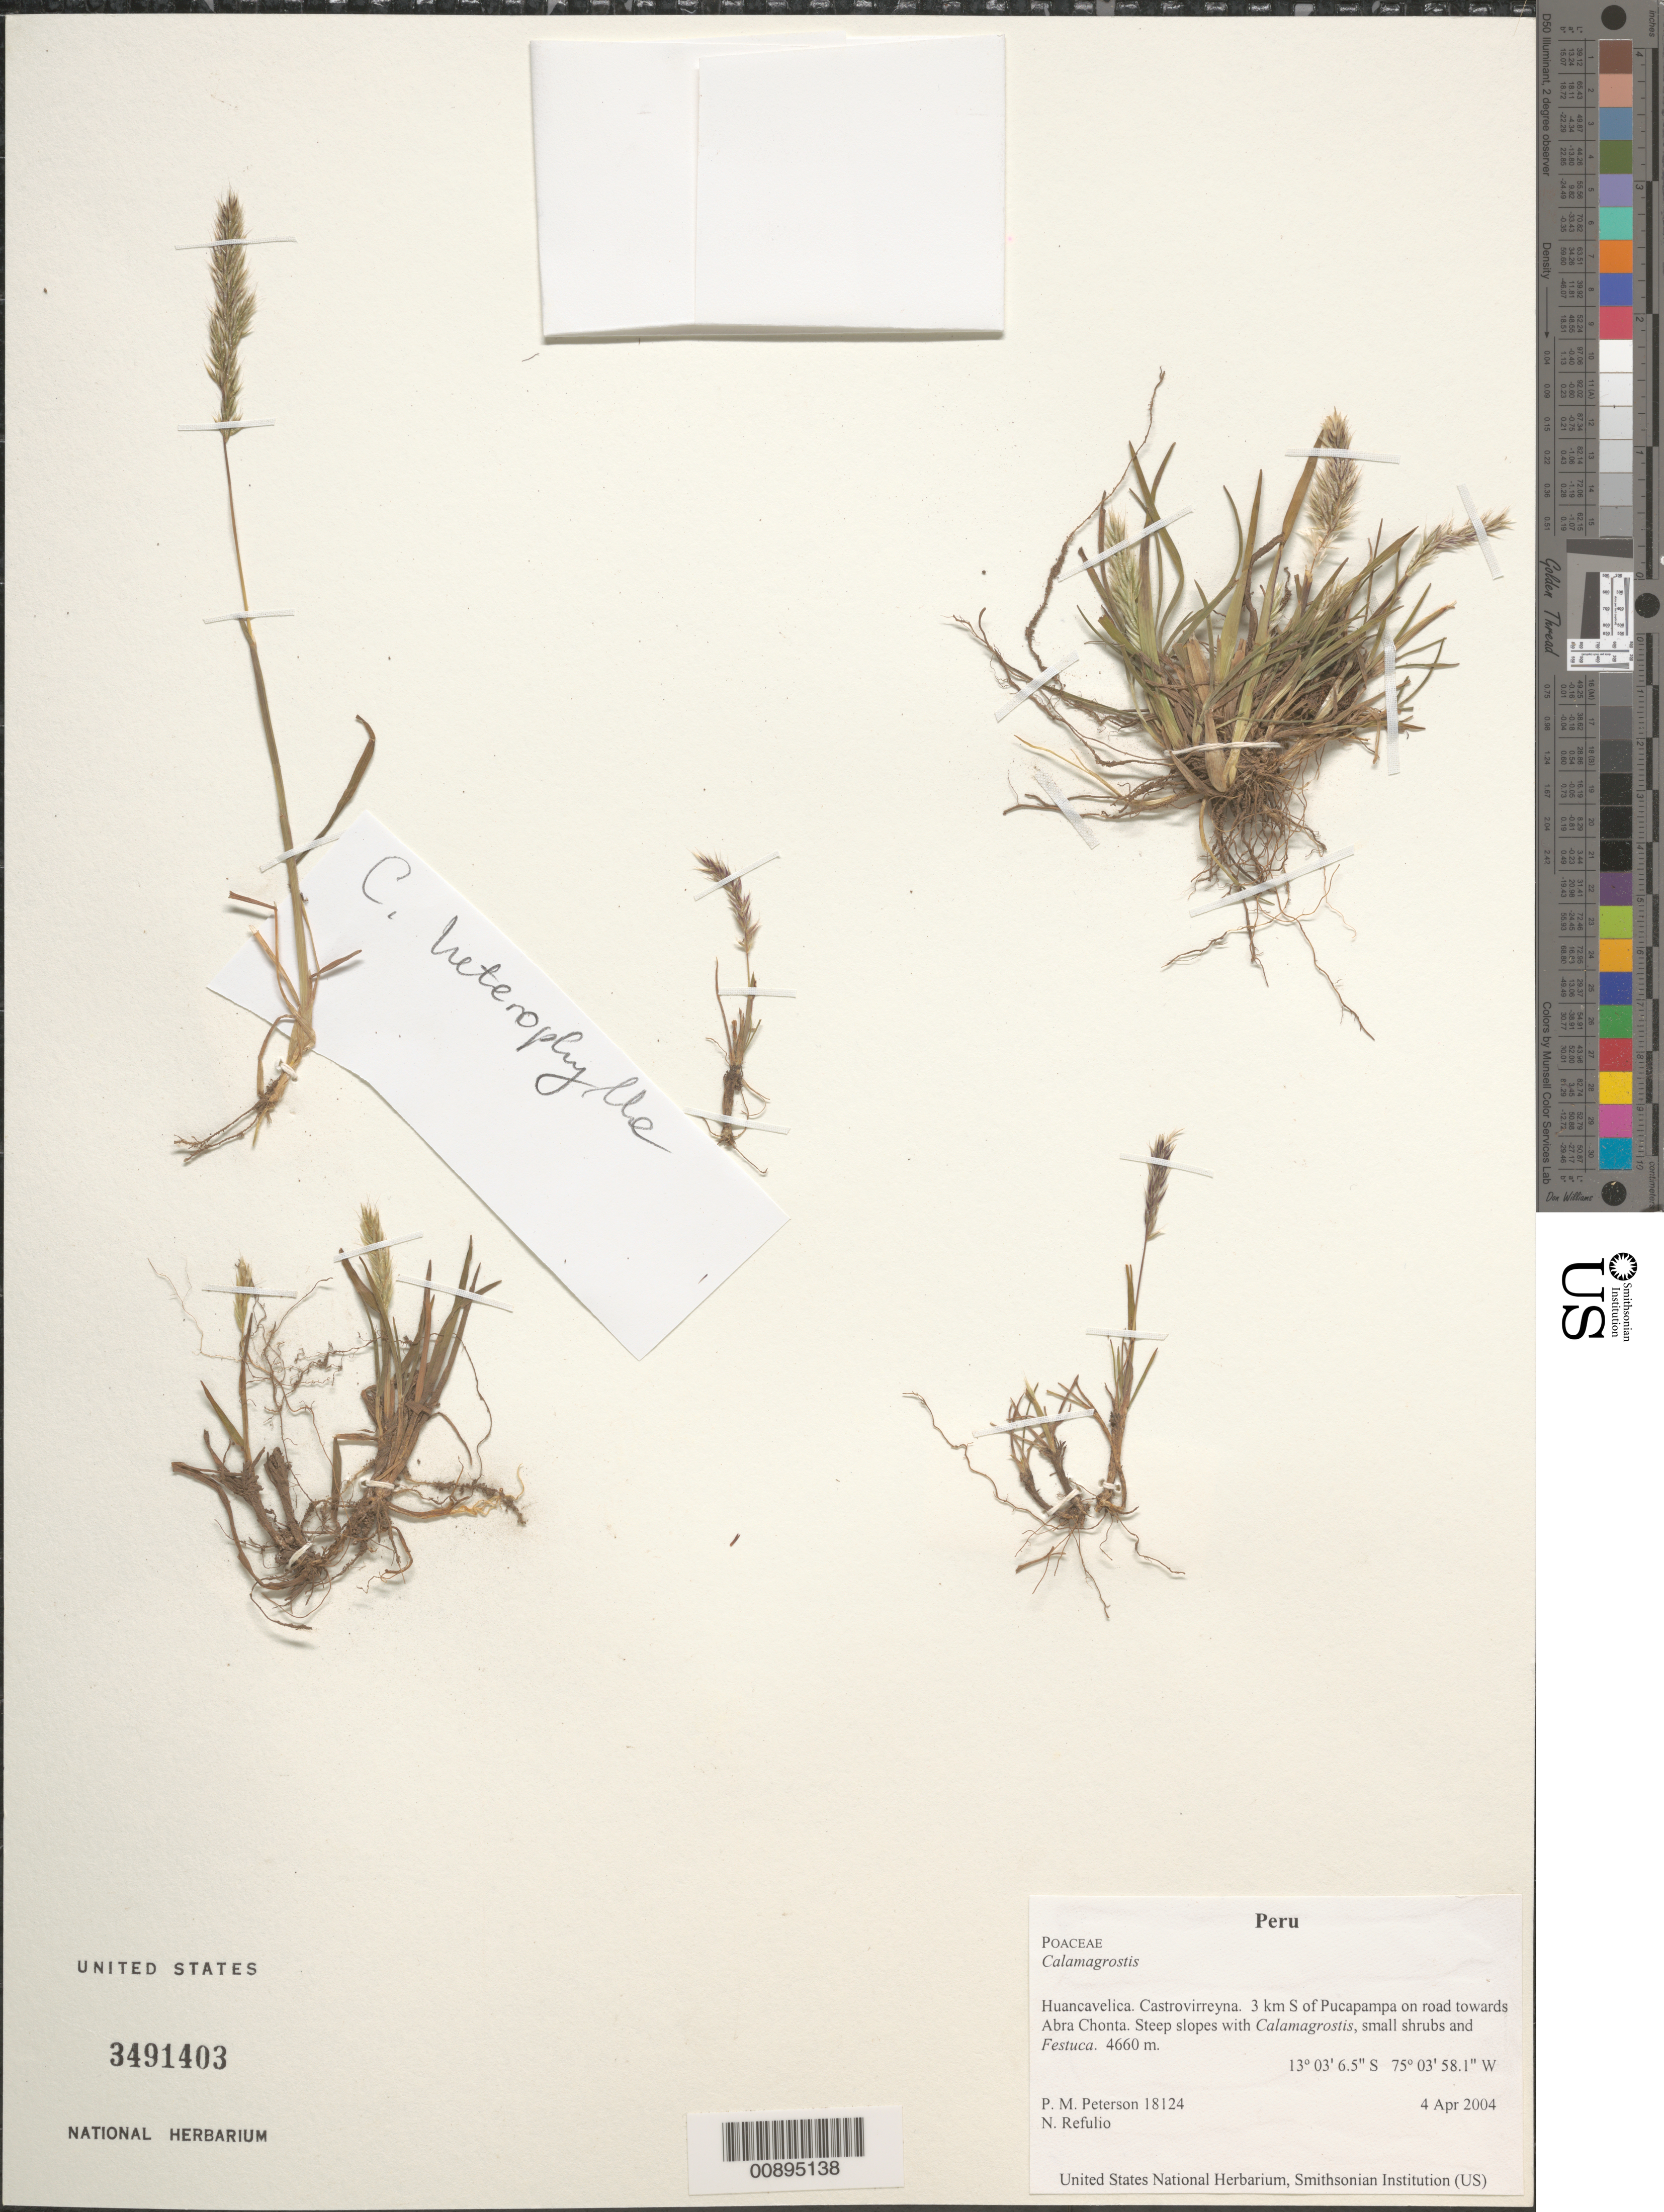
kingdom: Plantae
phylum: Tracheophyta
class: Liliopsida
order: Poales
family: Poaceae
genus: Calamagrostis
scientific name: Calamagrostis sp.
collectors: P. M. Peterson & N. Refulio-Rodríguez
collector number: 18124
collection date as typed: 04 Apr 2004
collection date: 2004-04-04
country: Peru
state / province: Huancavelica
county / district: Castrovirreyna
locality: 3 km S of Pucapampa on road towards Abra Chonta. Steep slopes with Calamagrostis, small shrubs and Festuca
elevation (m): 4660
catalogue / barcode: US 3491403